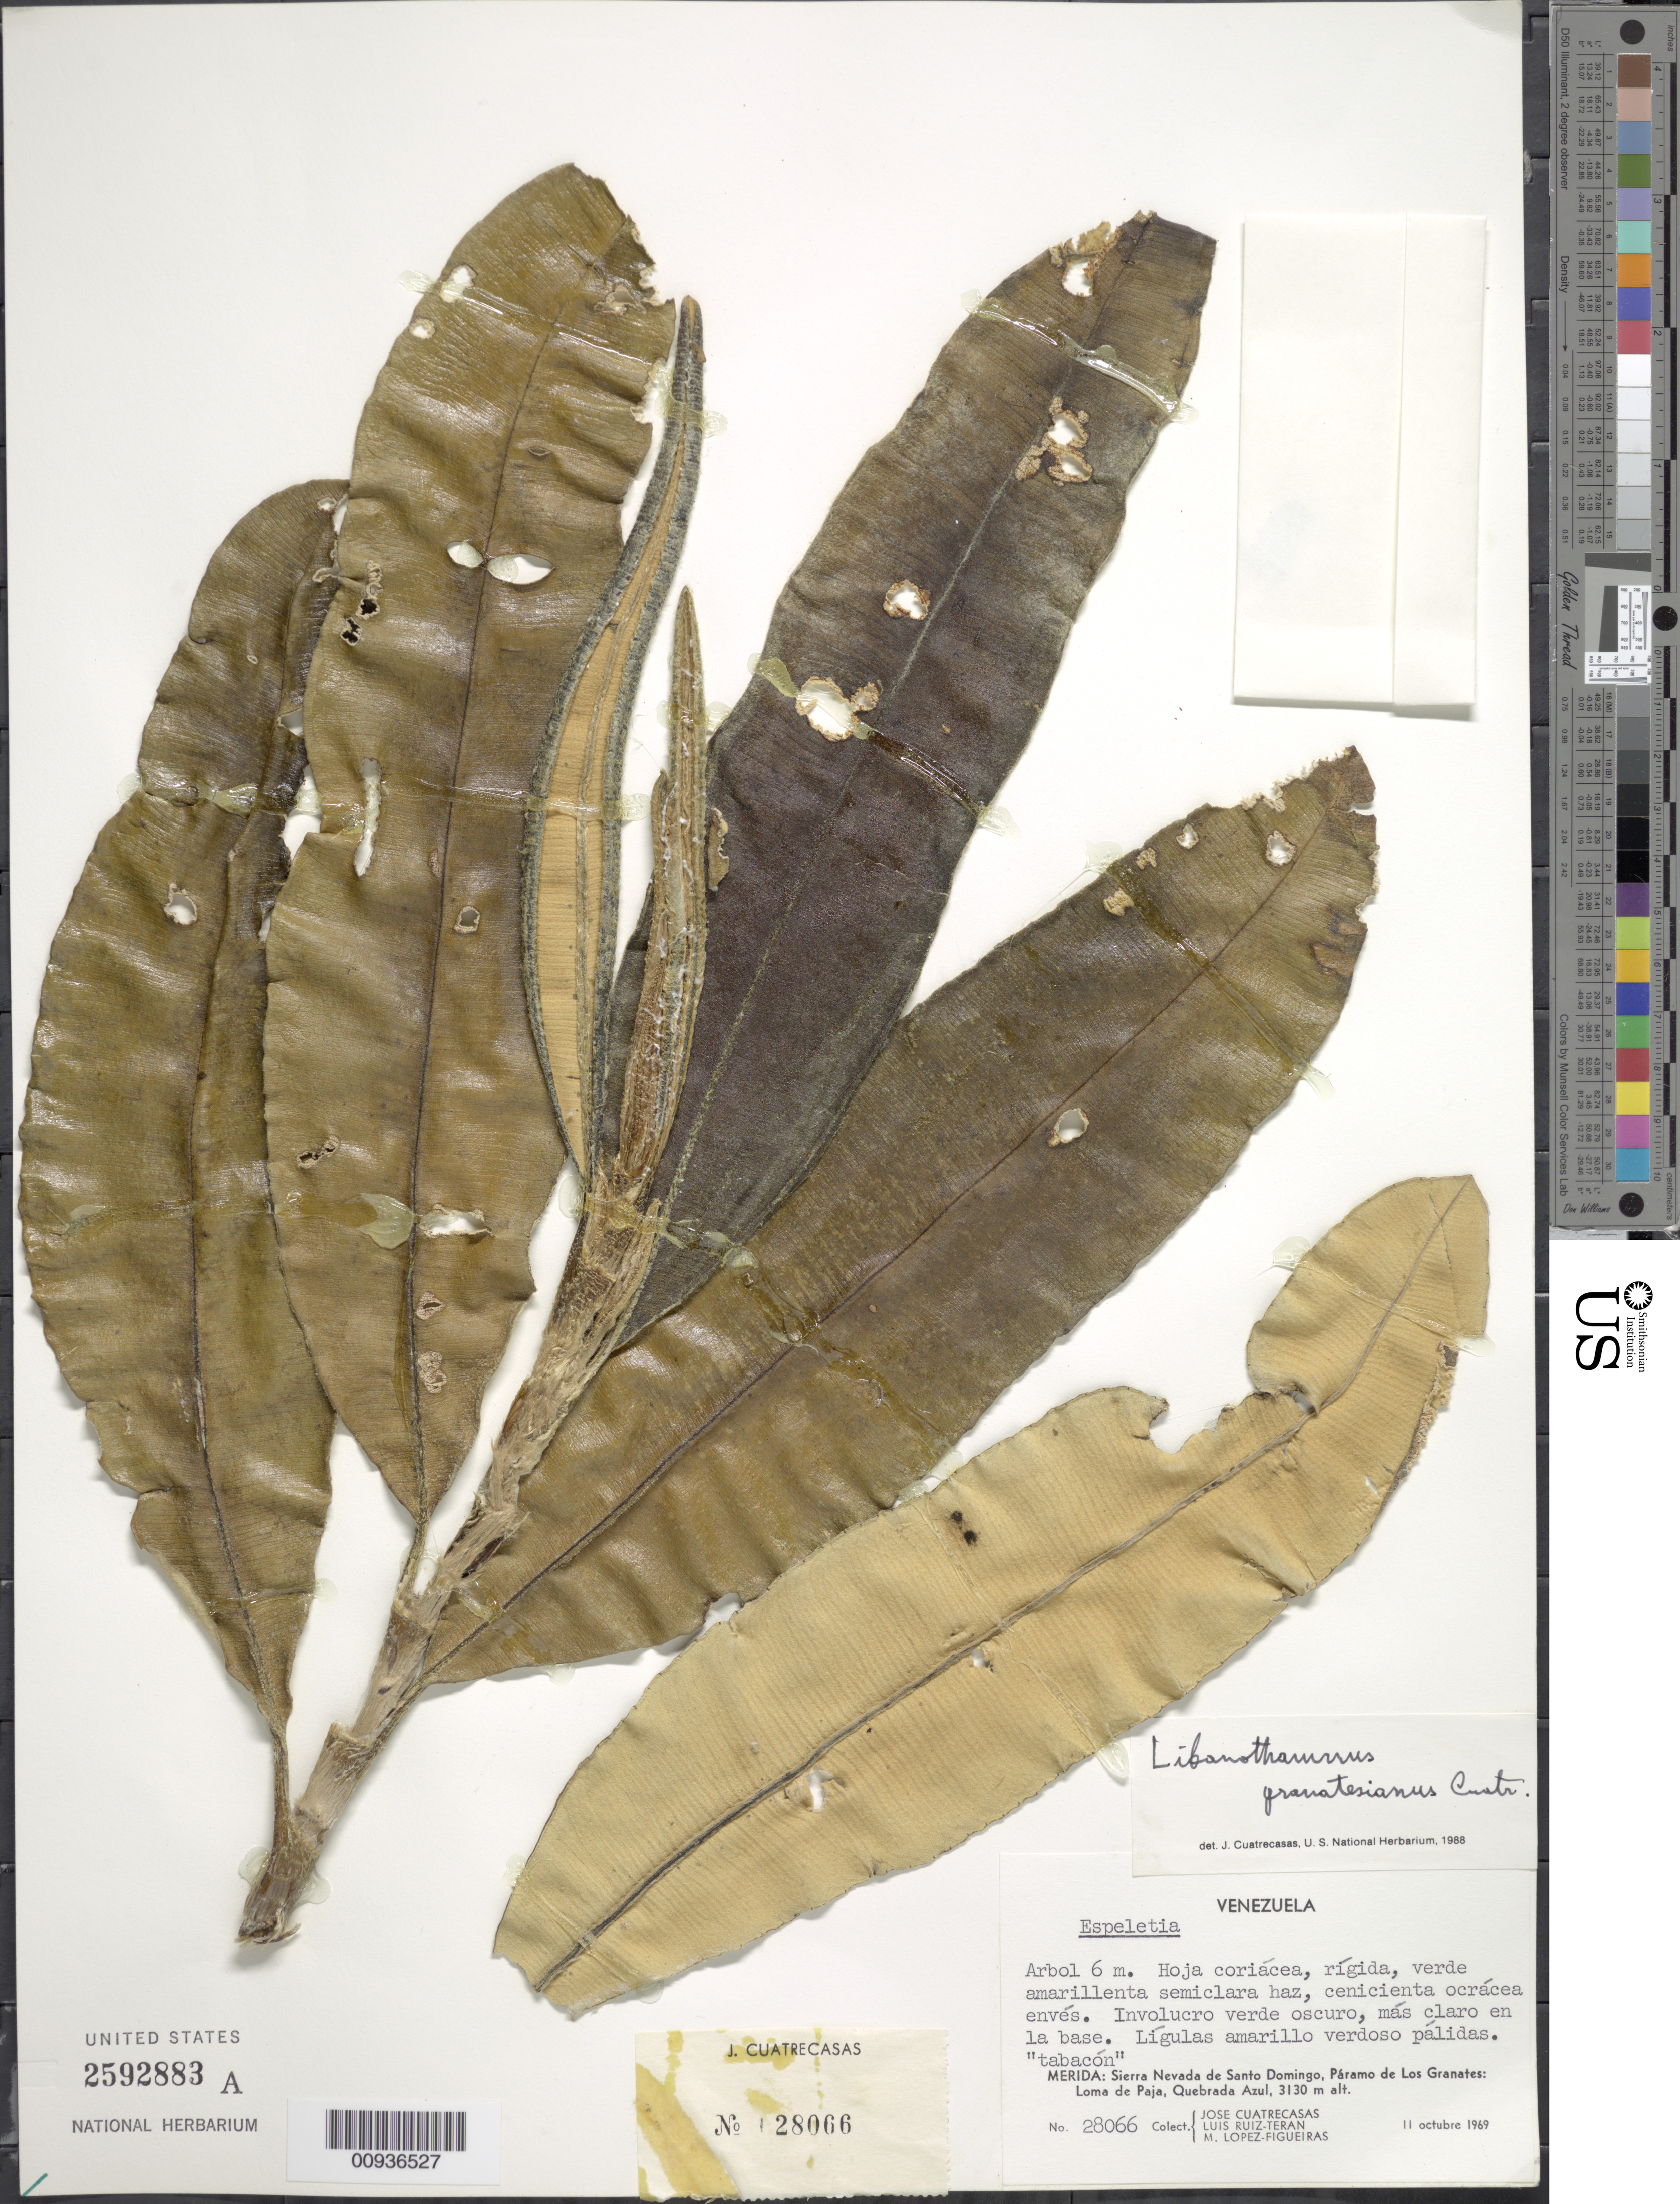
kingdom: Plantae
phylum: Tracheophyta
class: Magnoliopsida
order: Asterales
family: Asteraceae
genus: Libanothamnus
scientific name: Libanothamnus banksiifolius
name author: (Sch. Bip. & Ettingsh.) Cuatrec.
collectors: J. Cuatrecasas, L. E. Ruíz-Terán & M. López Figueiras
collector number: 28066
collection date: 1969-10-11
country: Venezuela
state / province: Mérida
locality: Páramo de Los Granates. Loma de Paja, Quebrada Azul, Sierra Nevada de Santo Domingo.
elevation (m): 3130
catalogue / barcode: US 2592883A